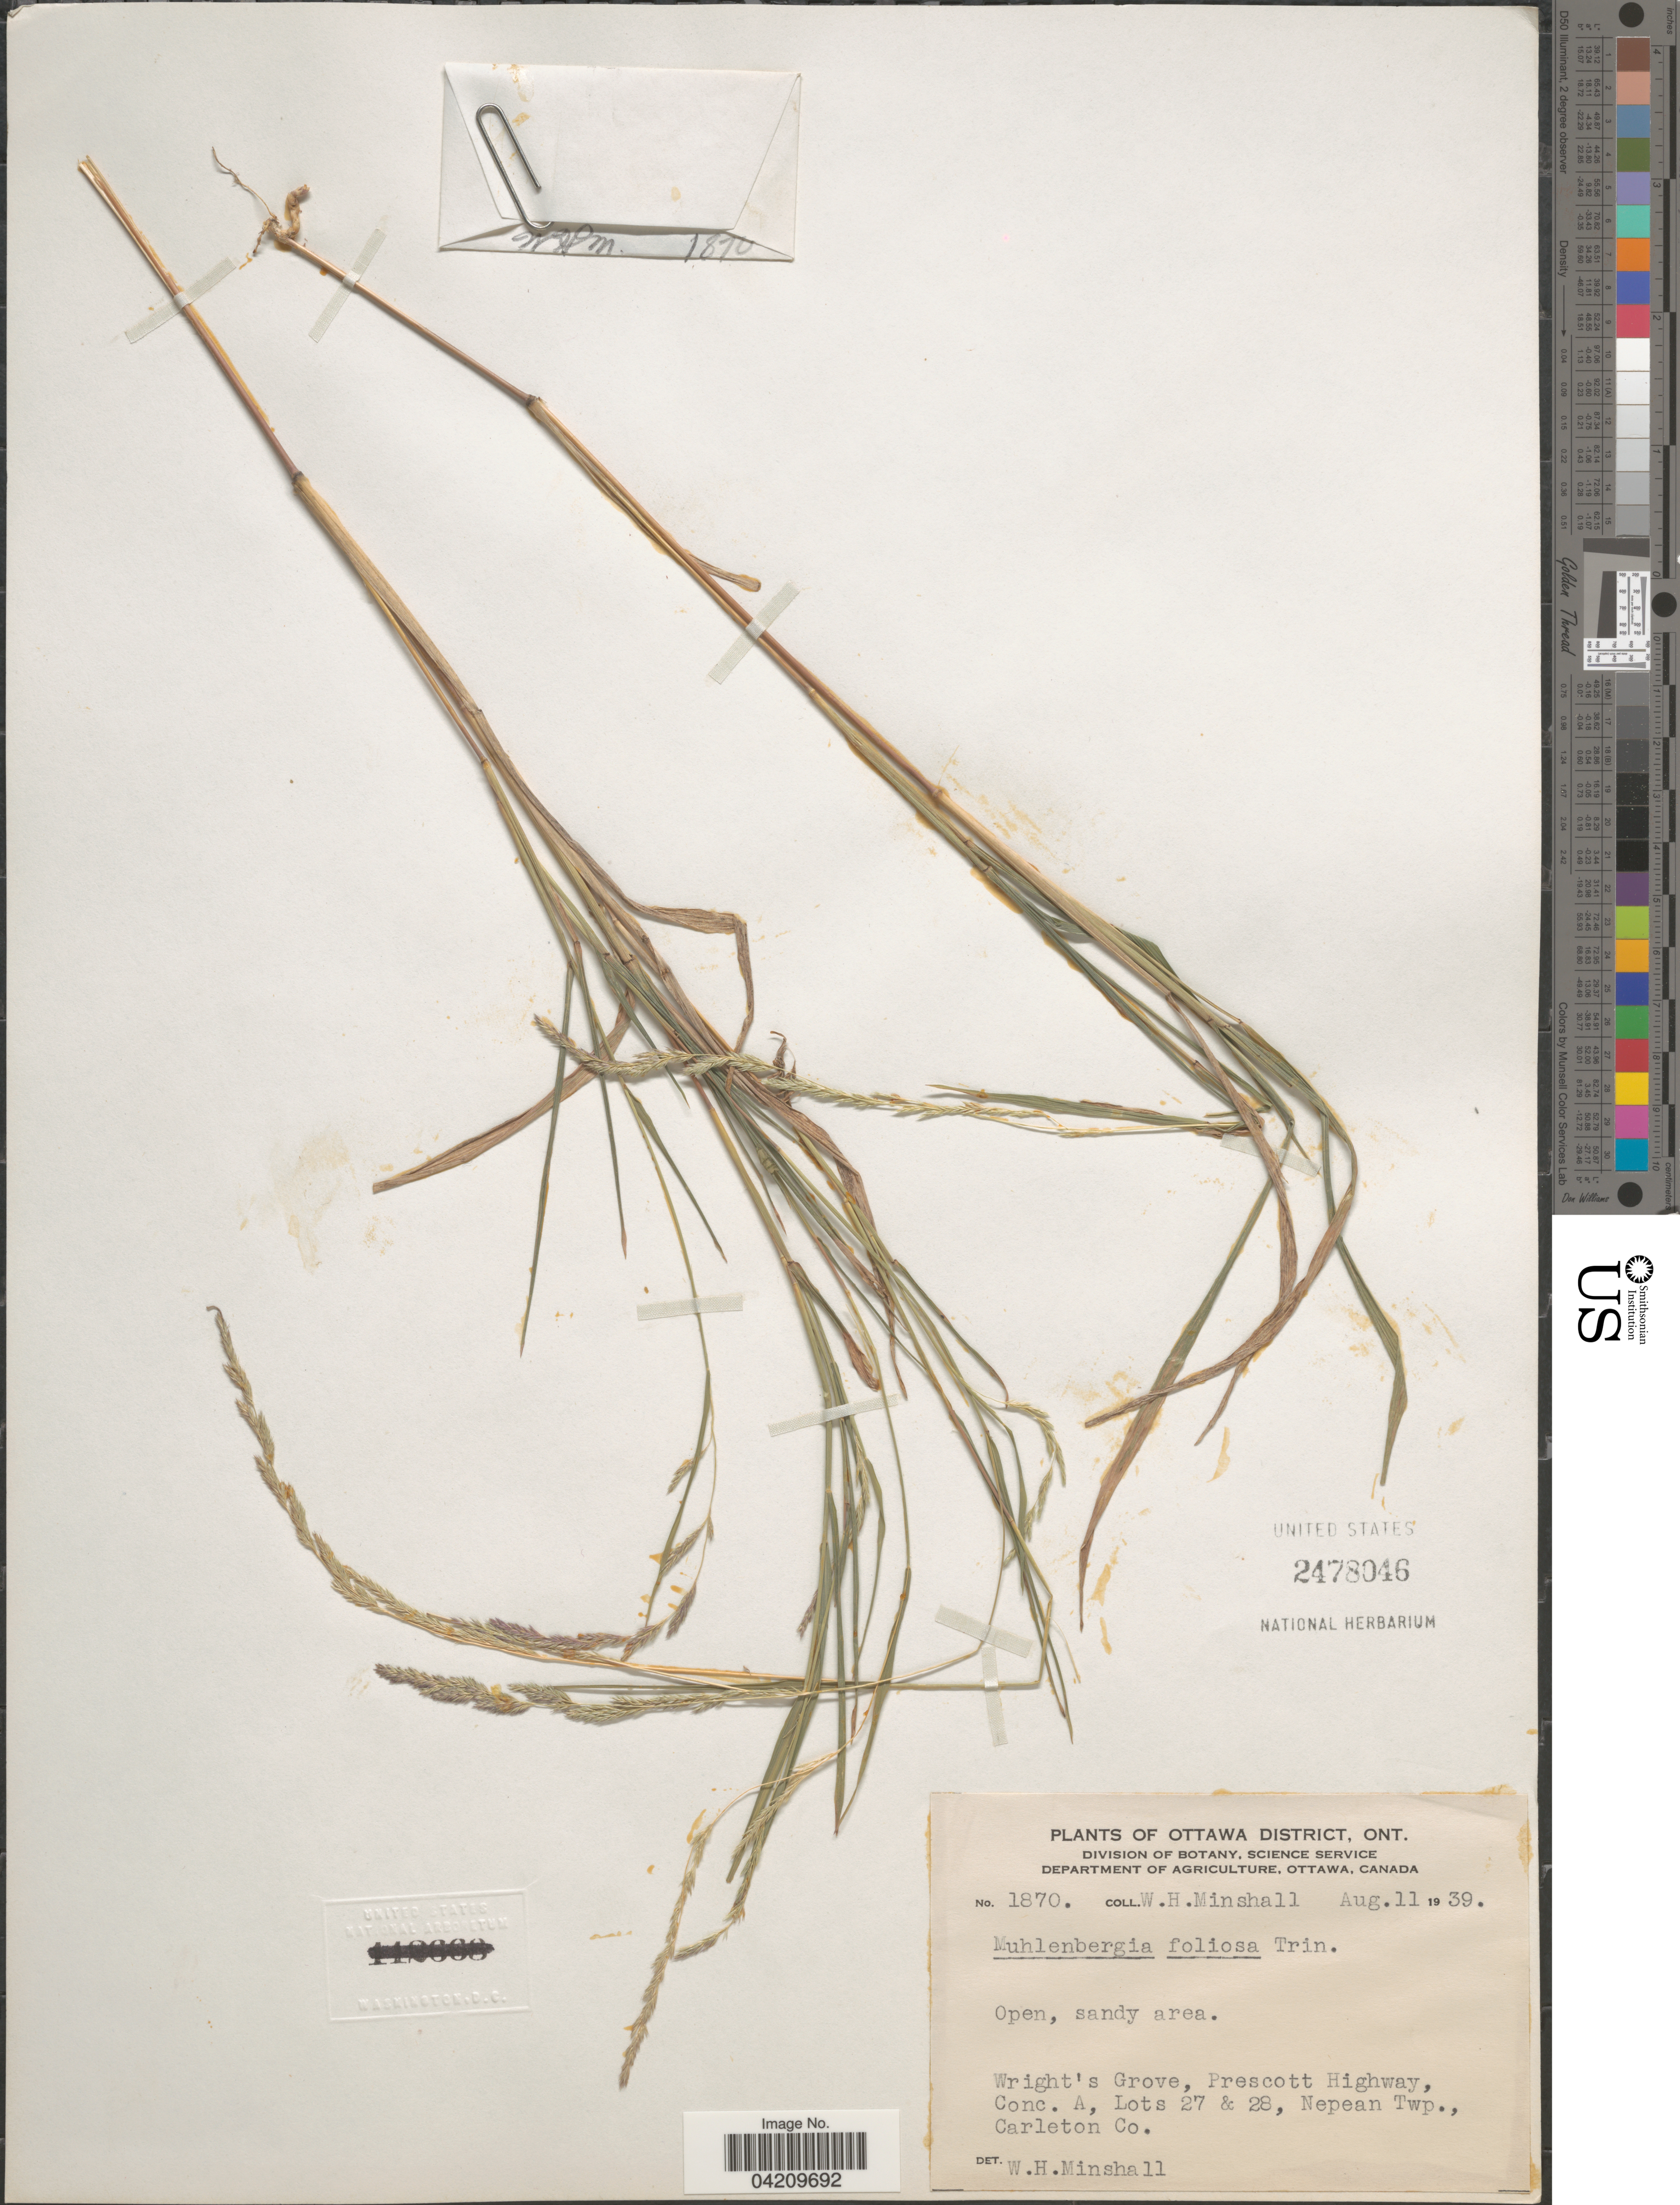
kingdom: Plantae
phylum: Tracheophyta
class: Liliopsida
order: Poales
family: Poaceae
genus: Muhlenbergia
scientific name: Muhlenbergia mexicana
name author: (L.) Trin.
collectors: W. Minshall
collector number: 1870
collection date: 1939-08-11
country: Canada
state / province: Ontario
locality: Ottawa District. Wright's Grove, Prescott Highway, Conc. A, Lots 27 & 28, Nepean Twp., Carleton Co.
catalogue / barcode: US 2478046